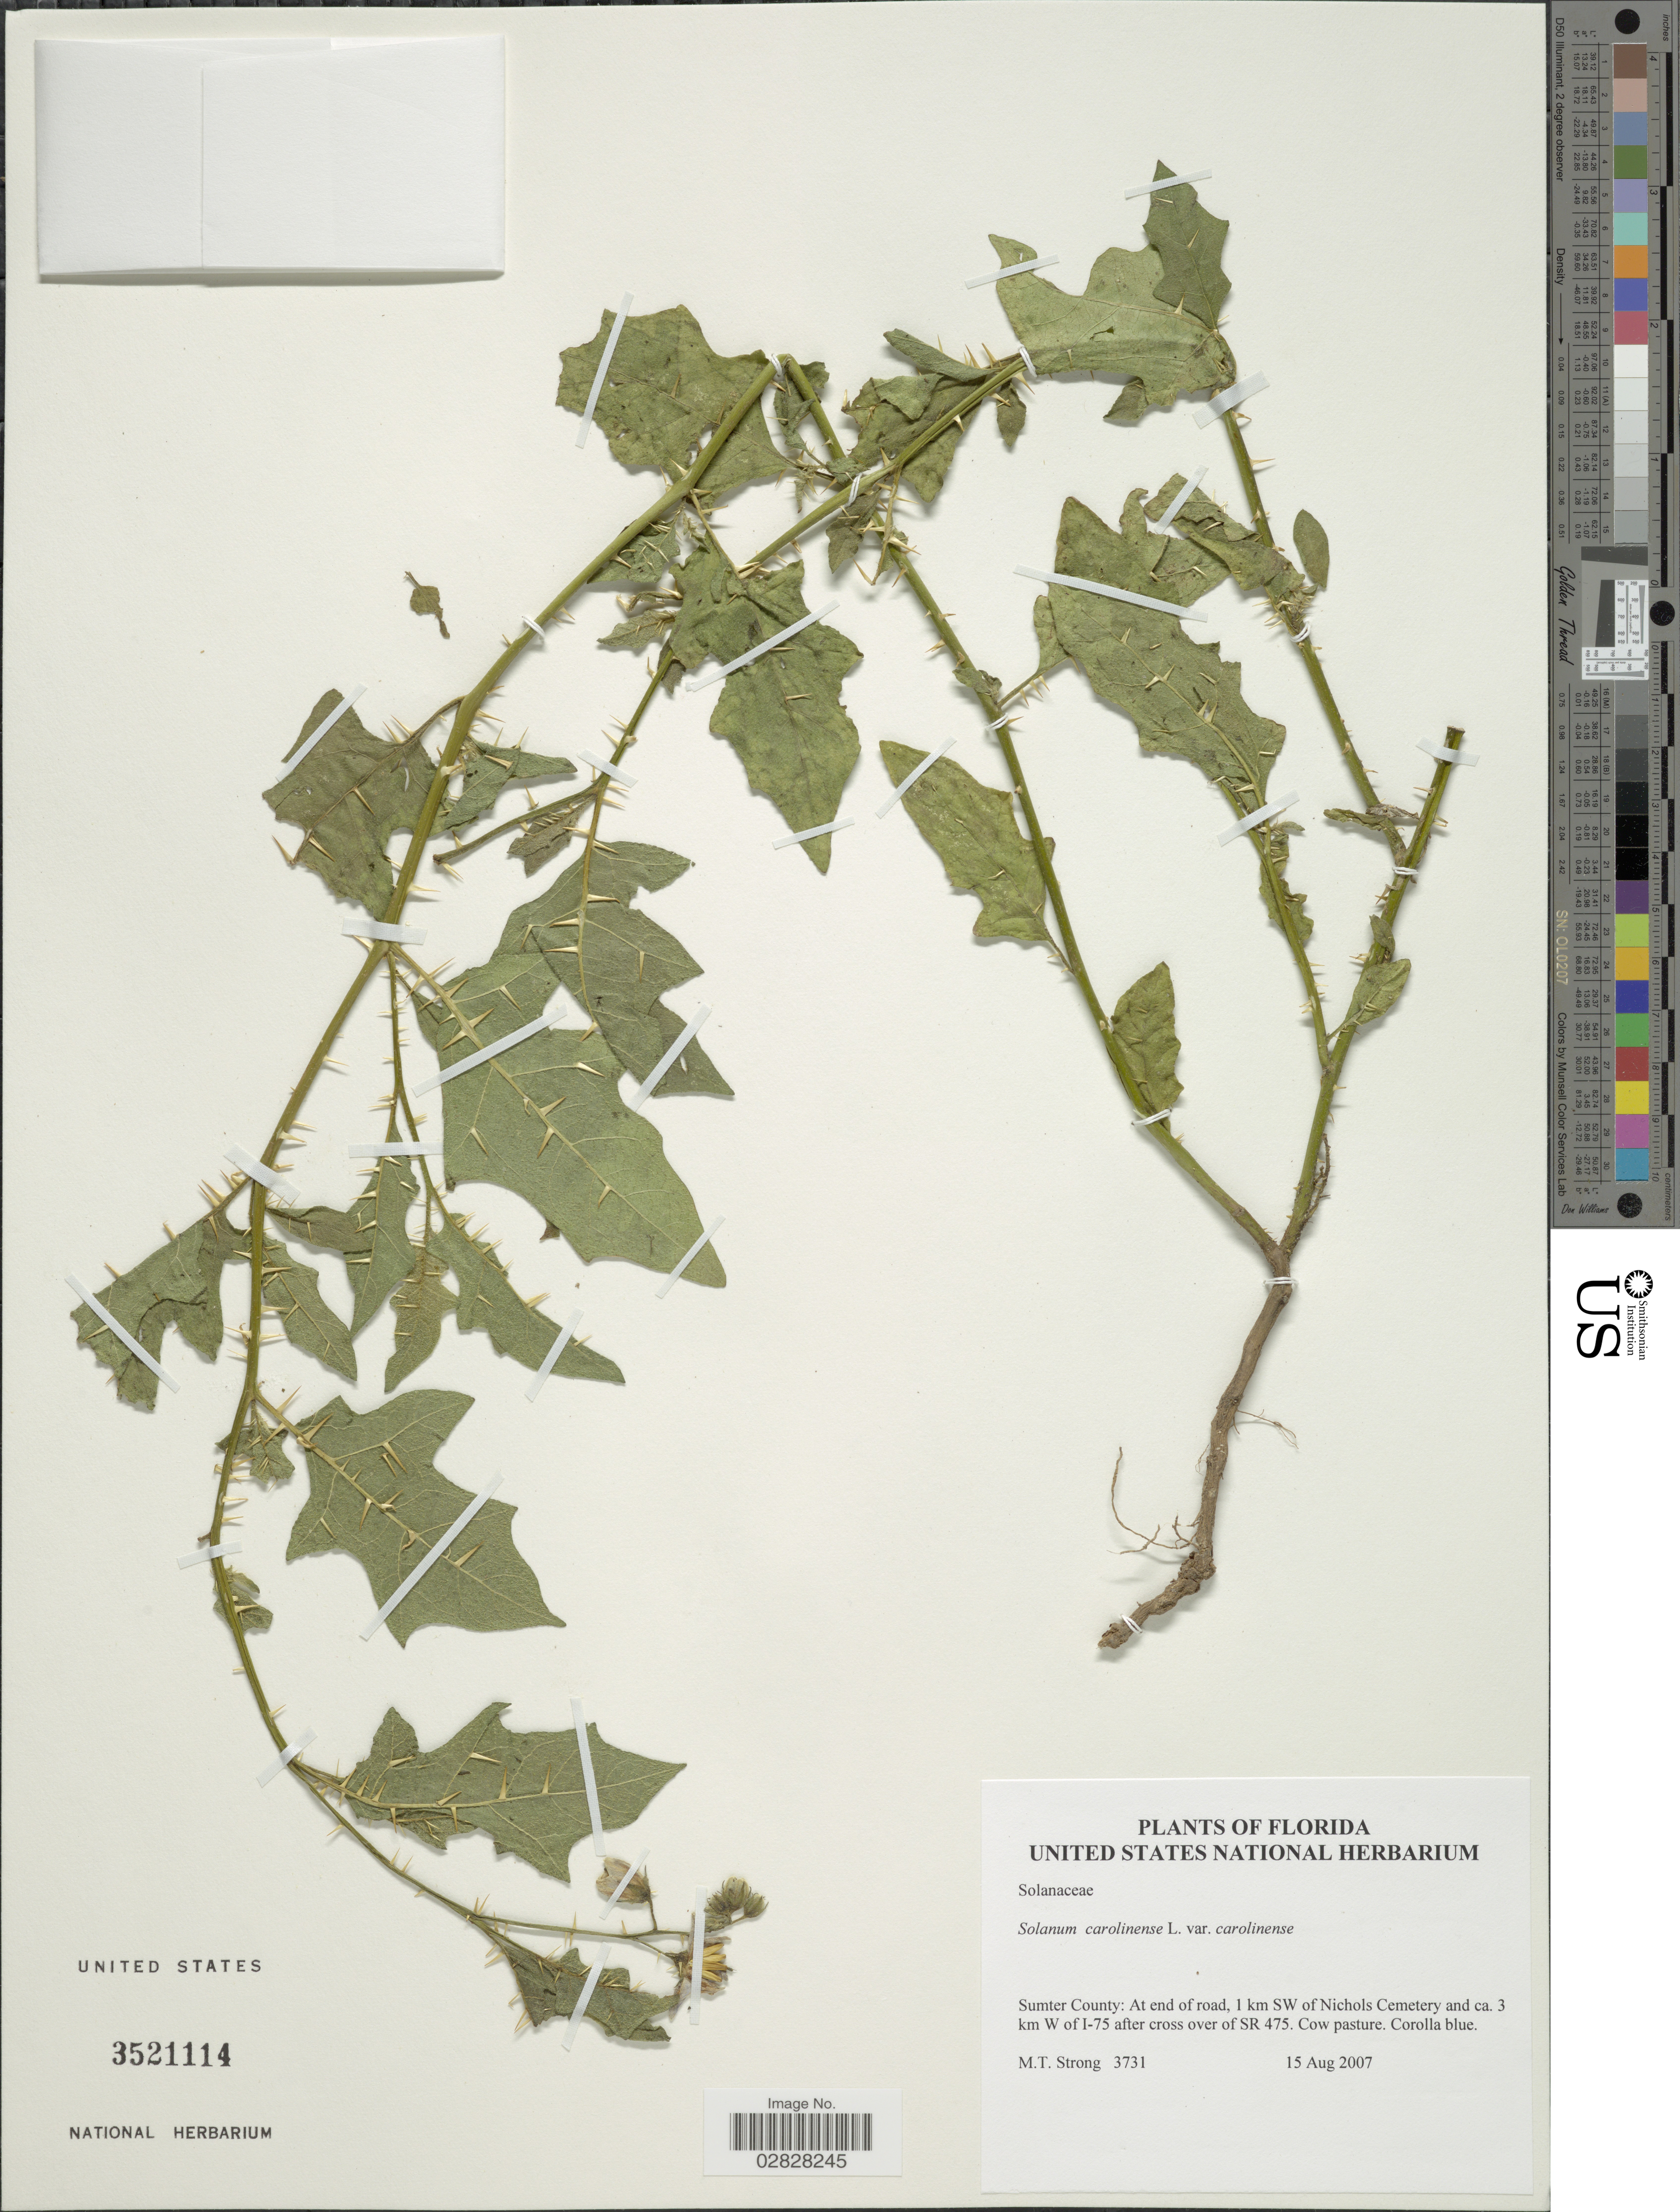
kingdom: Plantae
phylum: Tracheophyta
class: Magnoliopsida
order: Solanales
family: Solanaceae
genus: Solanum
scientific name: Solanum carolinense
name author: L.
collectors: M. T. Strong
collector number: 3731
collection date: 2007-08-15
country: United States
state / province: Florida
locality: Sumter County: At end of road, 1 km SW of Nichols Cemetery and ca. 3 km W of I-75 after cross over of SR 475. Cow pasture.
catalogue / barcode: US 3521114